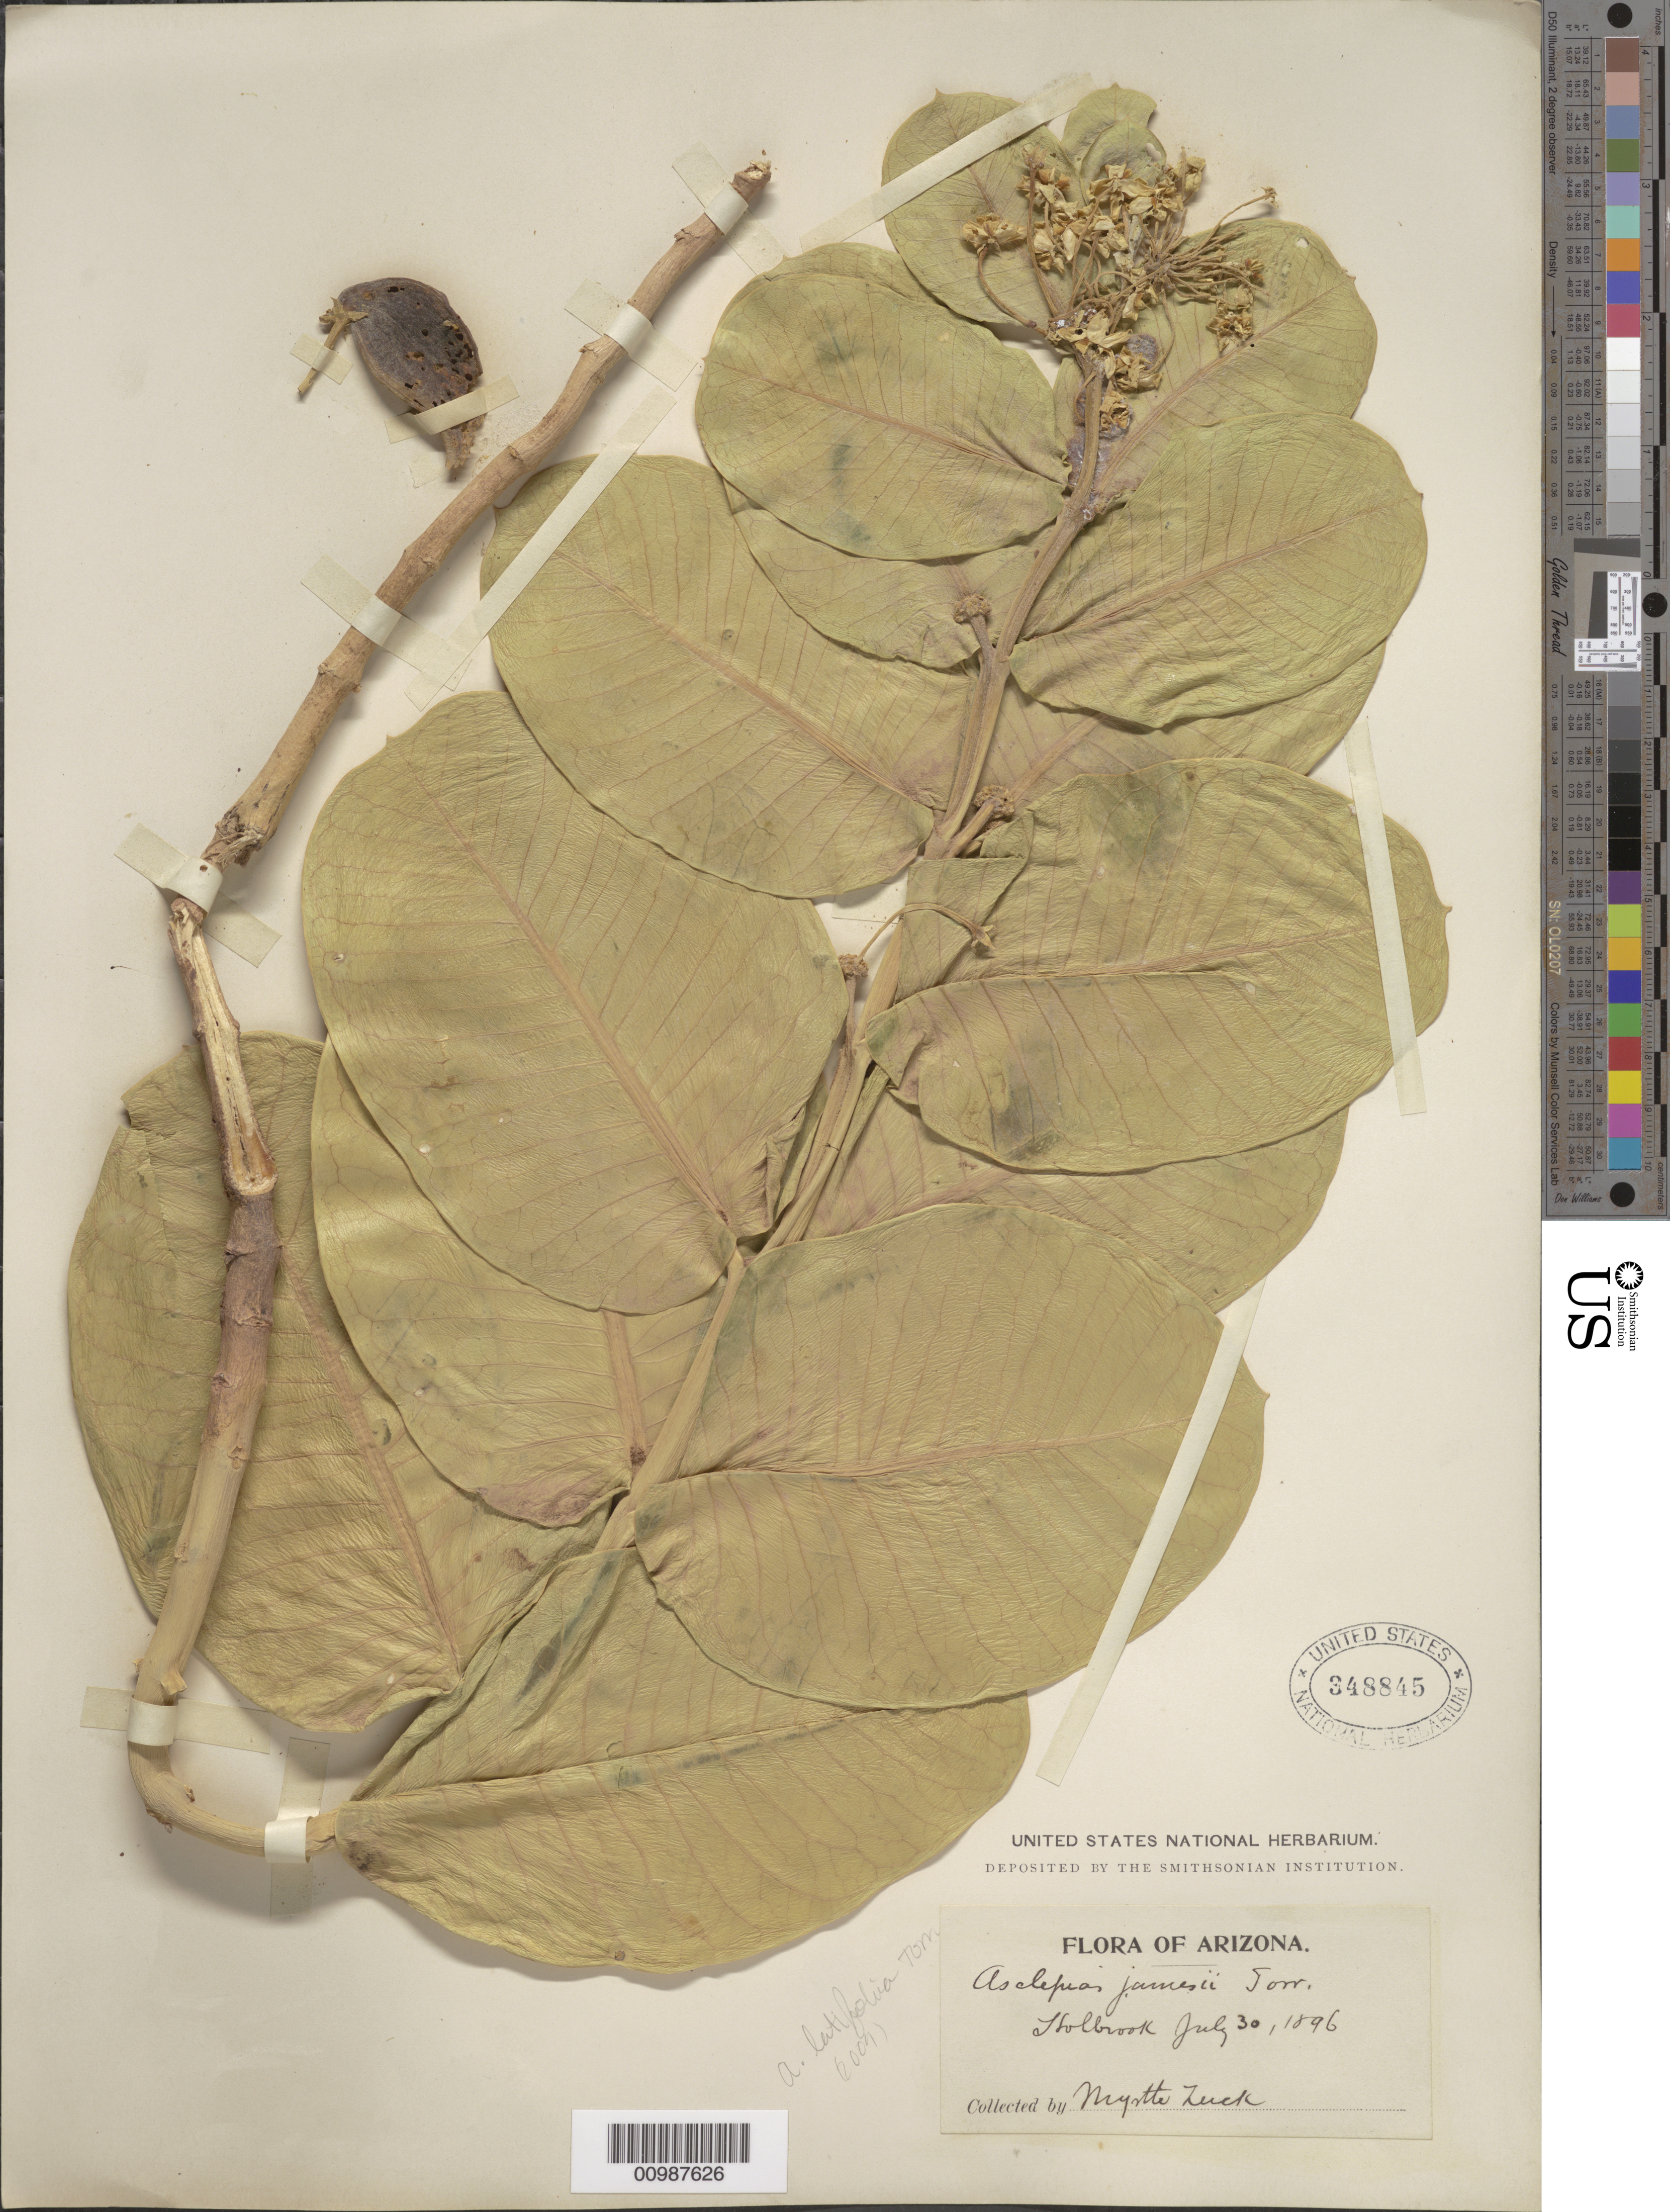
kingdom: Plantae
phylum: Tracheophyta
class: Magnoliopsida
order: Gentianales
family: Apocynaceae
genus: Asclepias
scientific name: Asclepias latifolia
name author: Torr.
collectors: M. Zuck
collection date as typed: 30 Jul 1896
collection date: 1896-07-30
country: United States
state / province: Arizona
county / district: Navajo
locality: Holbrook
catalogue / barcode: US 348845